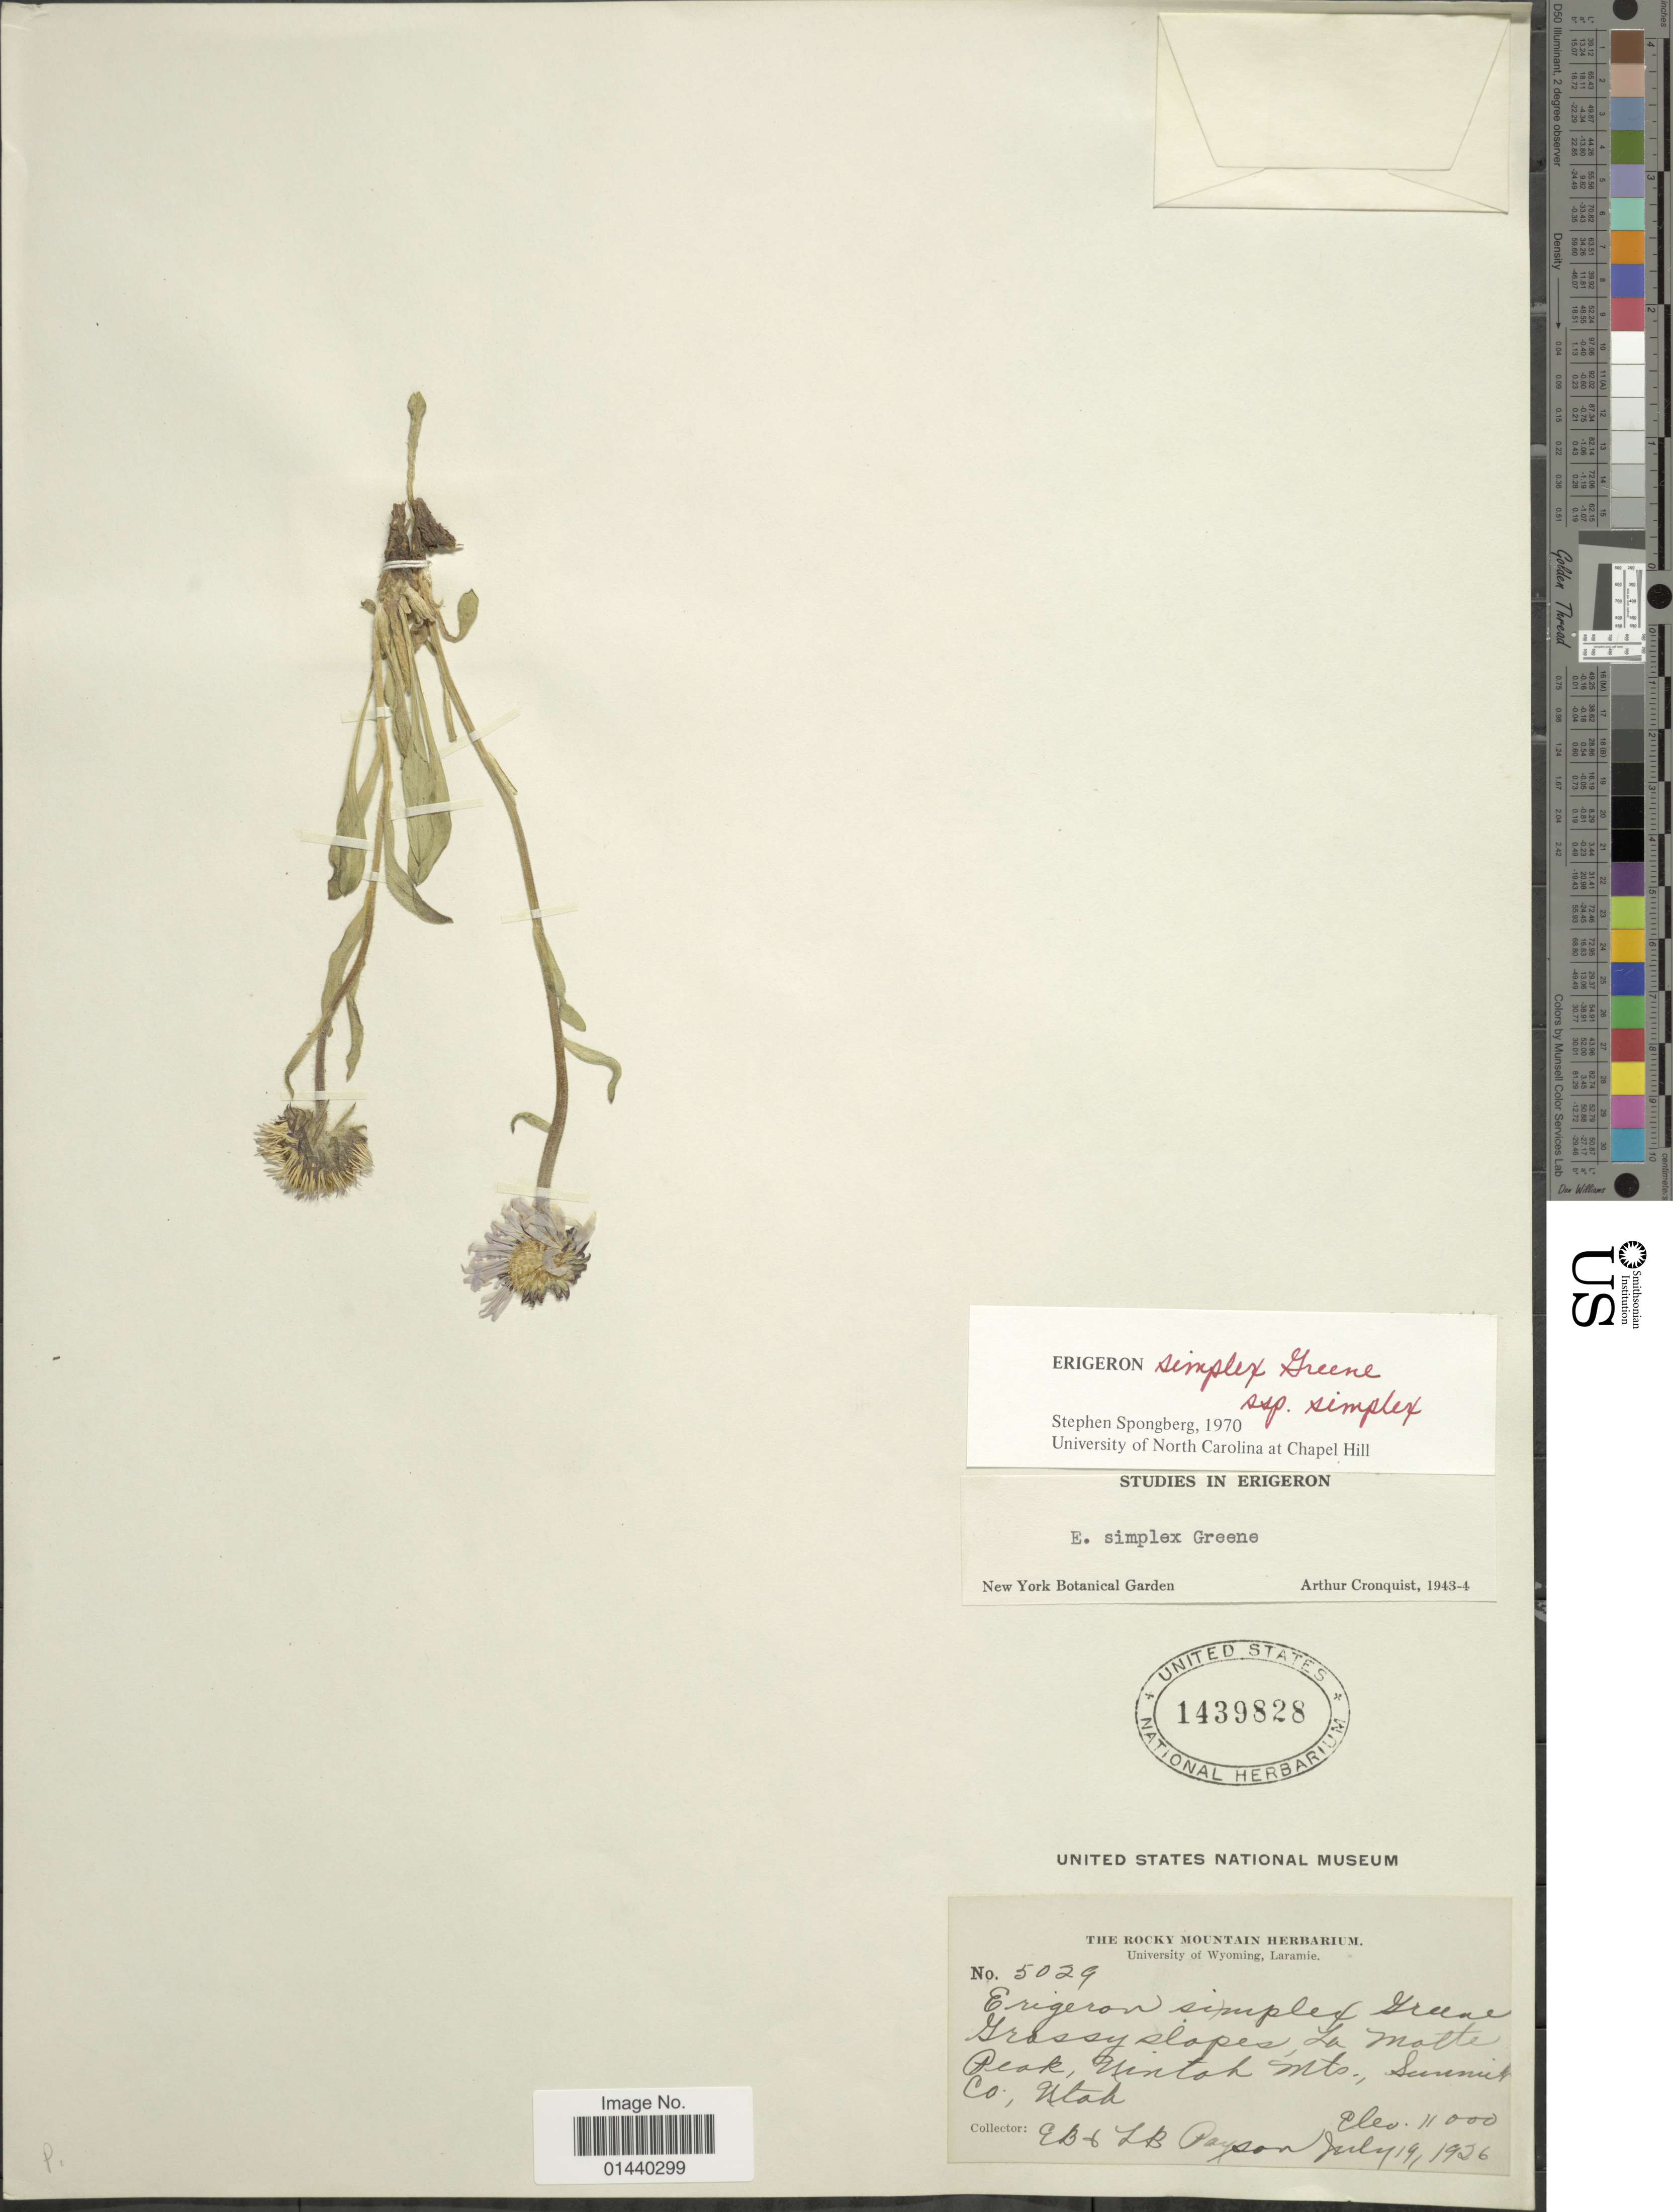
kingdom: Plantae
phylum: Tracheophyta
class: Magnoliopsida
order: Asterales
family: Asteraceae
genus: Erigeron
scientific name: Erigeron simplex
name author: Greene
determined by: Cronquist, A. J.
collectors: E. B. Payson & L. Payson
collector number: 5029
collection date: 1926-07-19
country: United States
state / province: Utah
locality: Grassy slopes, La Molte Peak, Uinta Mts, Summit Co.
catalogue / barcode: US 1439828